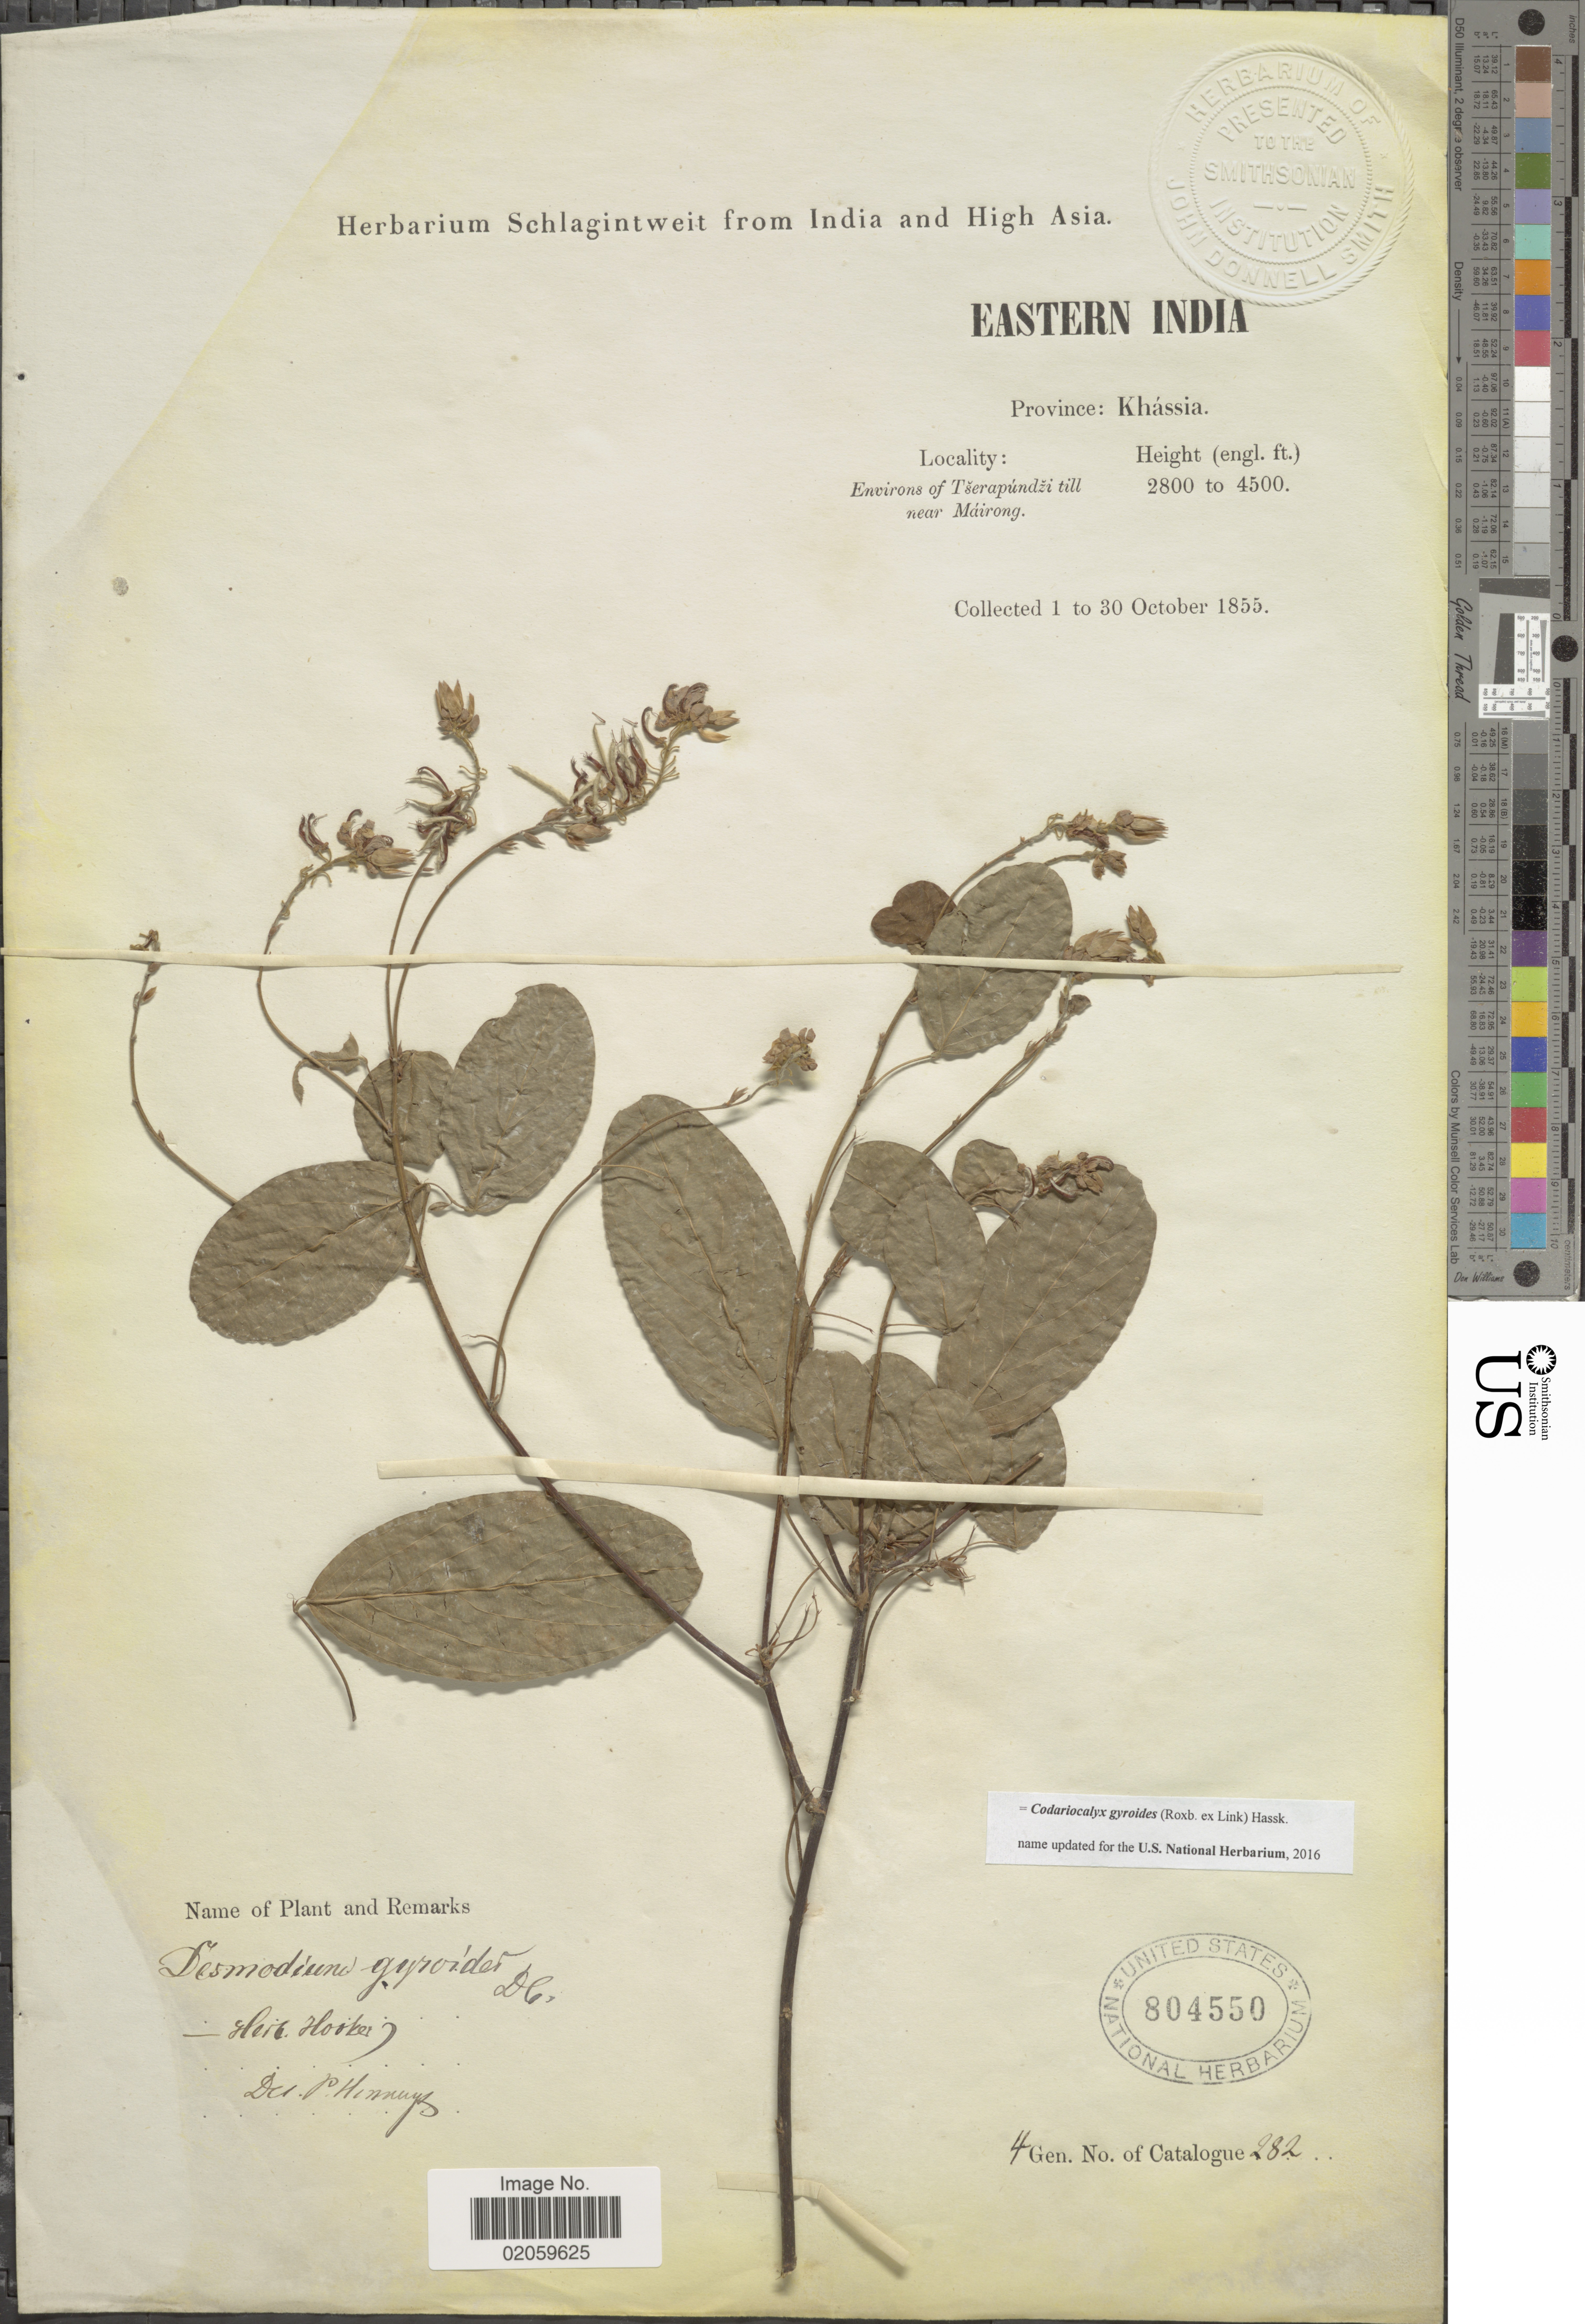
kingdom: Plantae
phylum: Tracheophyta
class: Magnoliopsida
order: Fabales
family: Fabaceae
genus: Codariocalyx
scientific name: Codariocalyx gyroides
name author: (Roxb. & Link) X.Y. Zhu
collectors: ex herb. Schlagintweit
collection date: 1855-10-01/1855-10-30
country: India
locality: Province: Khassia, Environs of Tserapundzi till near Mairong, Eastern India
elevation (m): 853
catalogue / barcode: US 804550